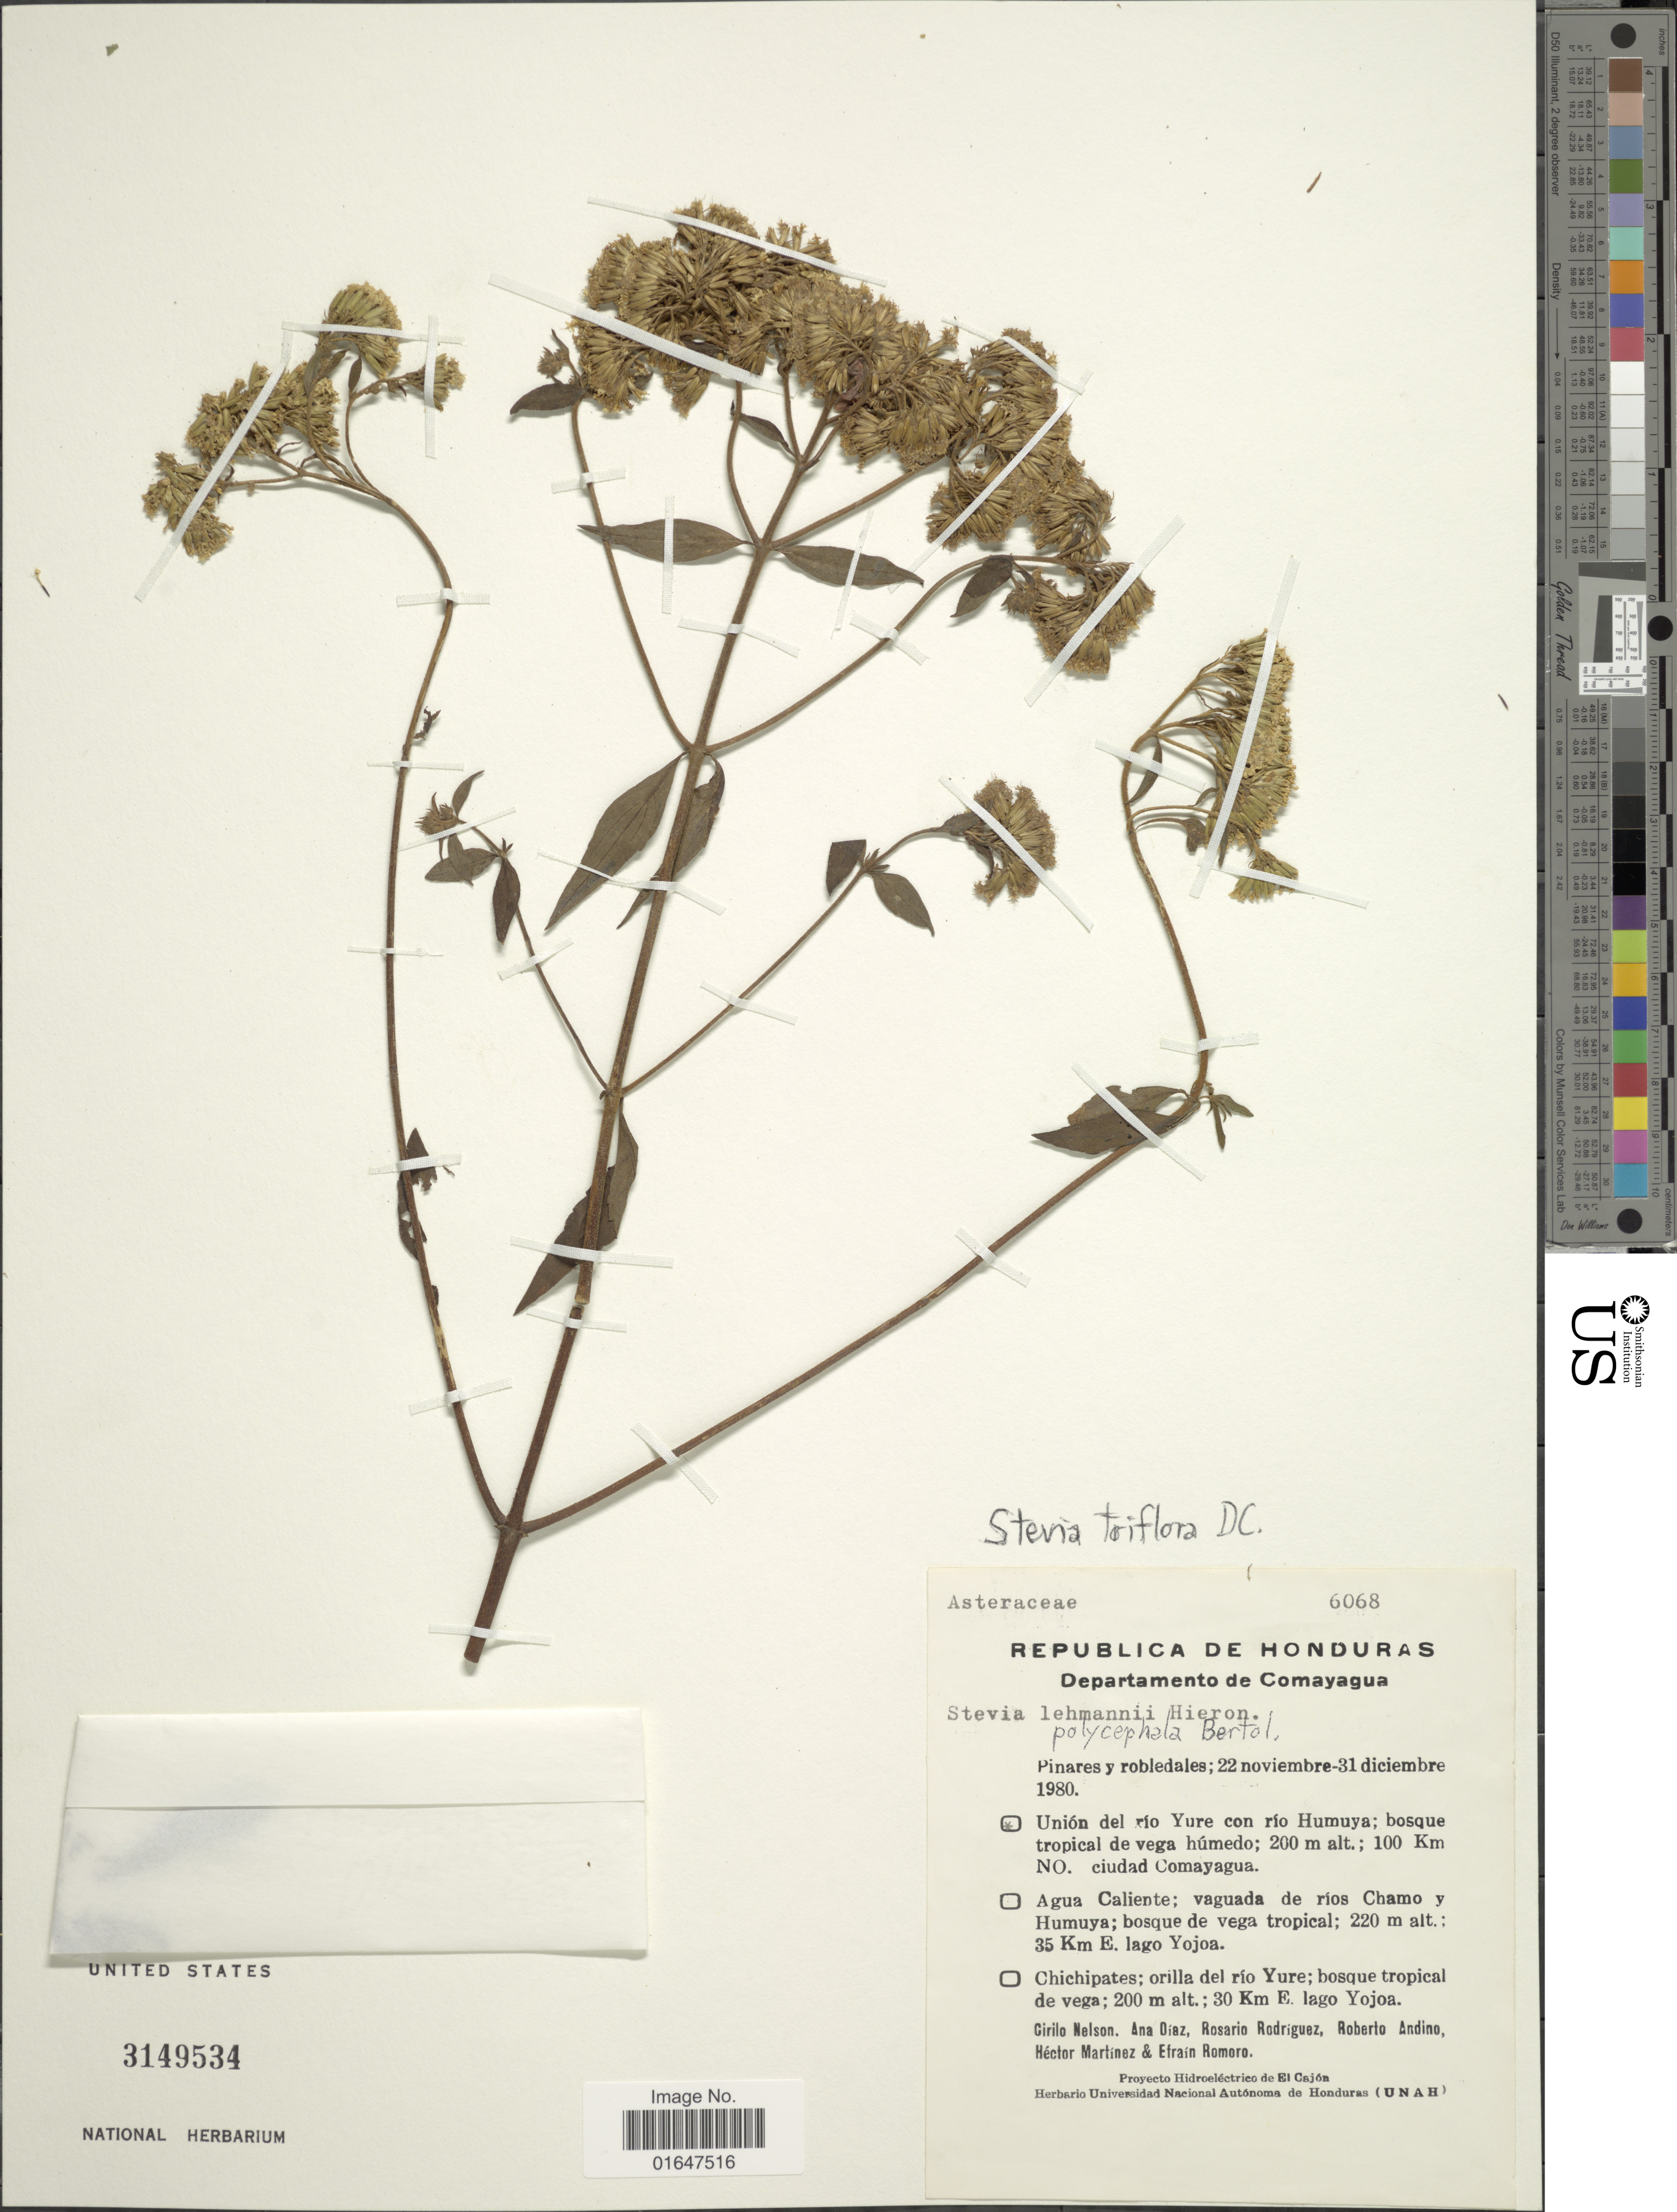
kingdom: Plantae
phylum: Tracheophyta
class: Magnoliopsida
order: Asterales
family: Asteraceae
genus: Stevia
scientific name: Stevia triflora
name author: DC.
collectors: C. H. Nelson, A. Díaz, R. Rodriguez, R. Andino & et al.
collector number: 6068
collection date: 1980-11-22/1980-12-31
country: Honduras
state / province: Comayagua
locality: Republica de Honduras, Union del rio Yure con rio Humuya, 100 km NO. ciudad Comayagua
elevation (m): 200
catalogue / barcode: US 3149534